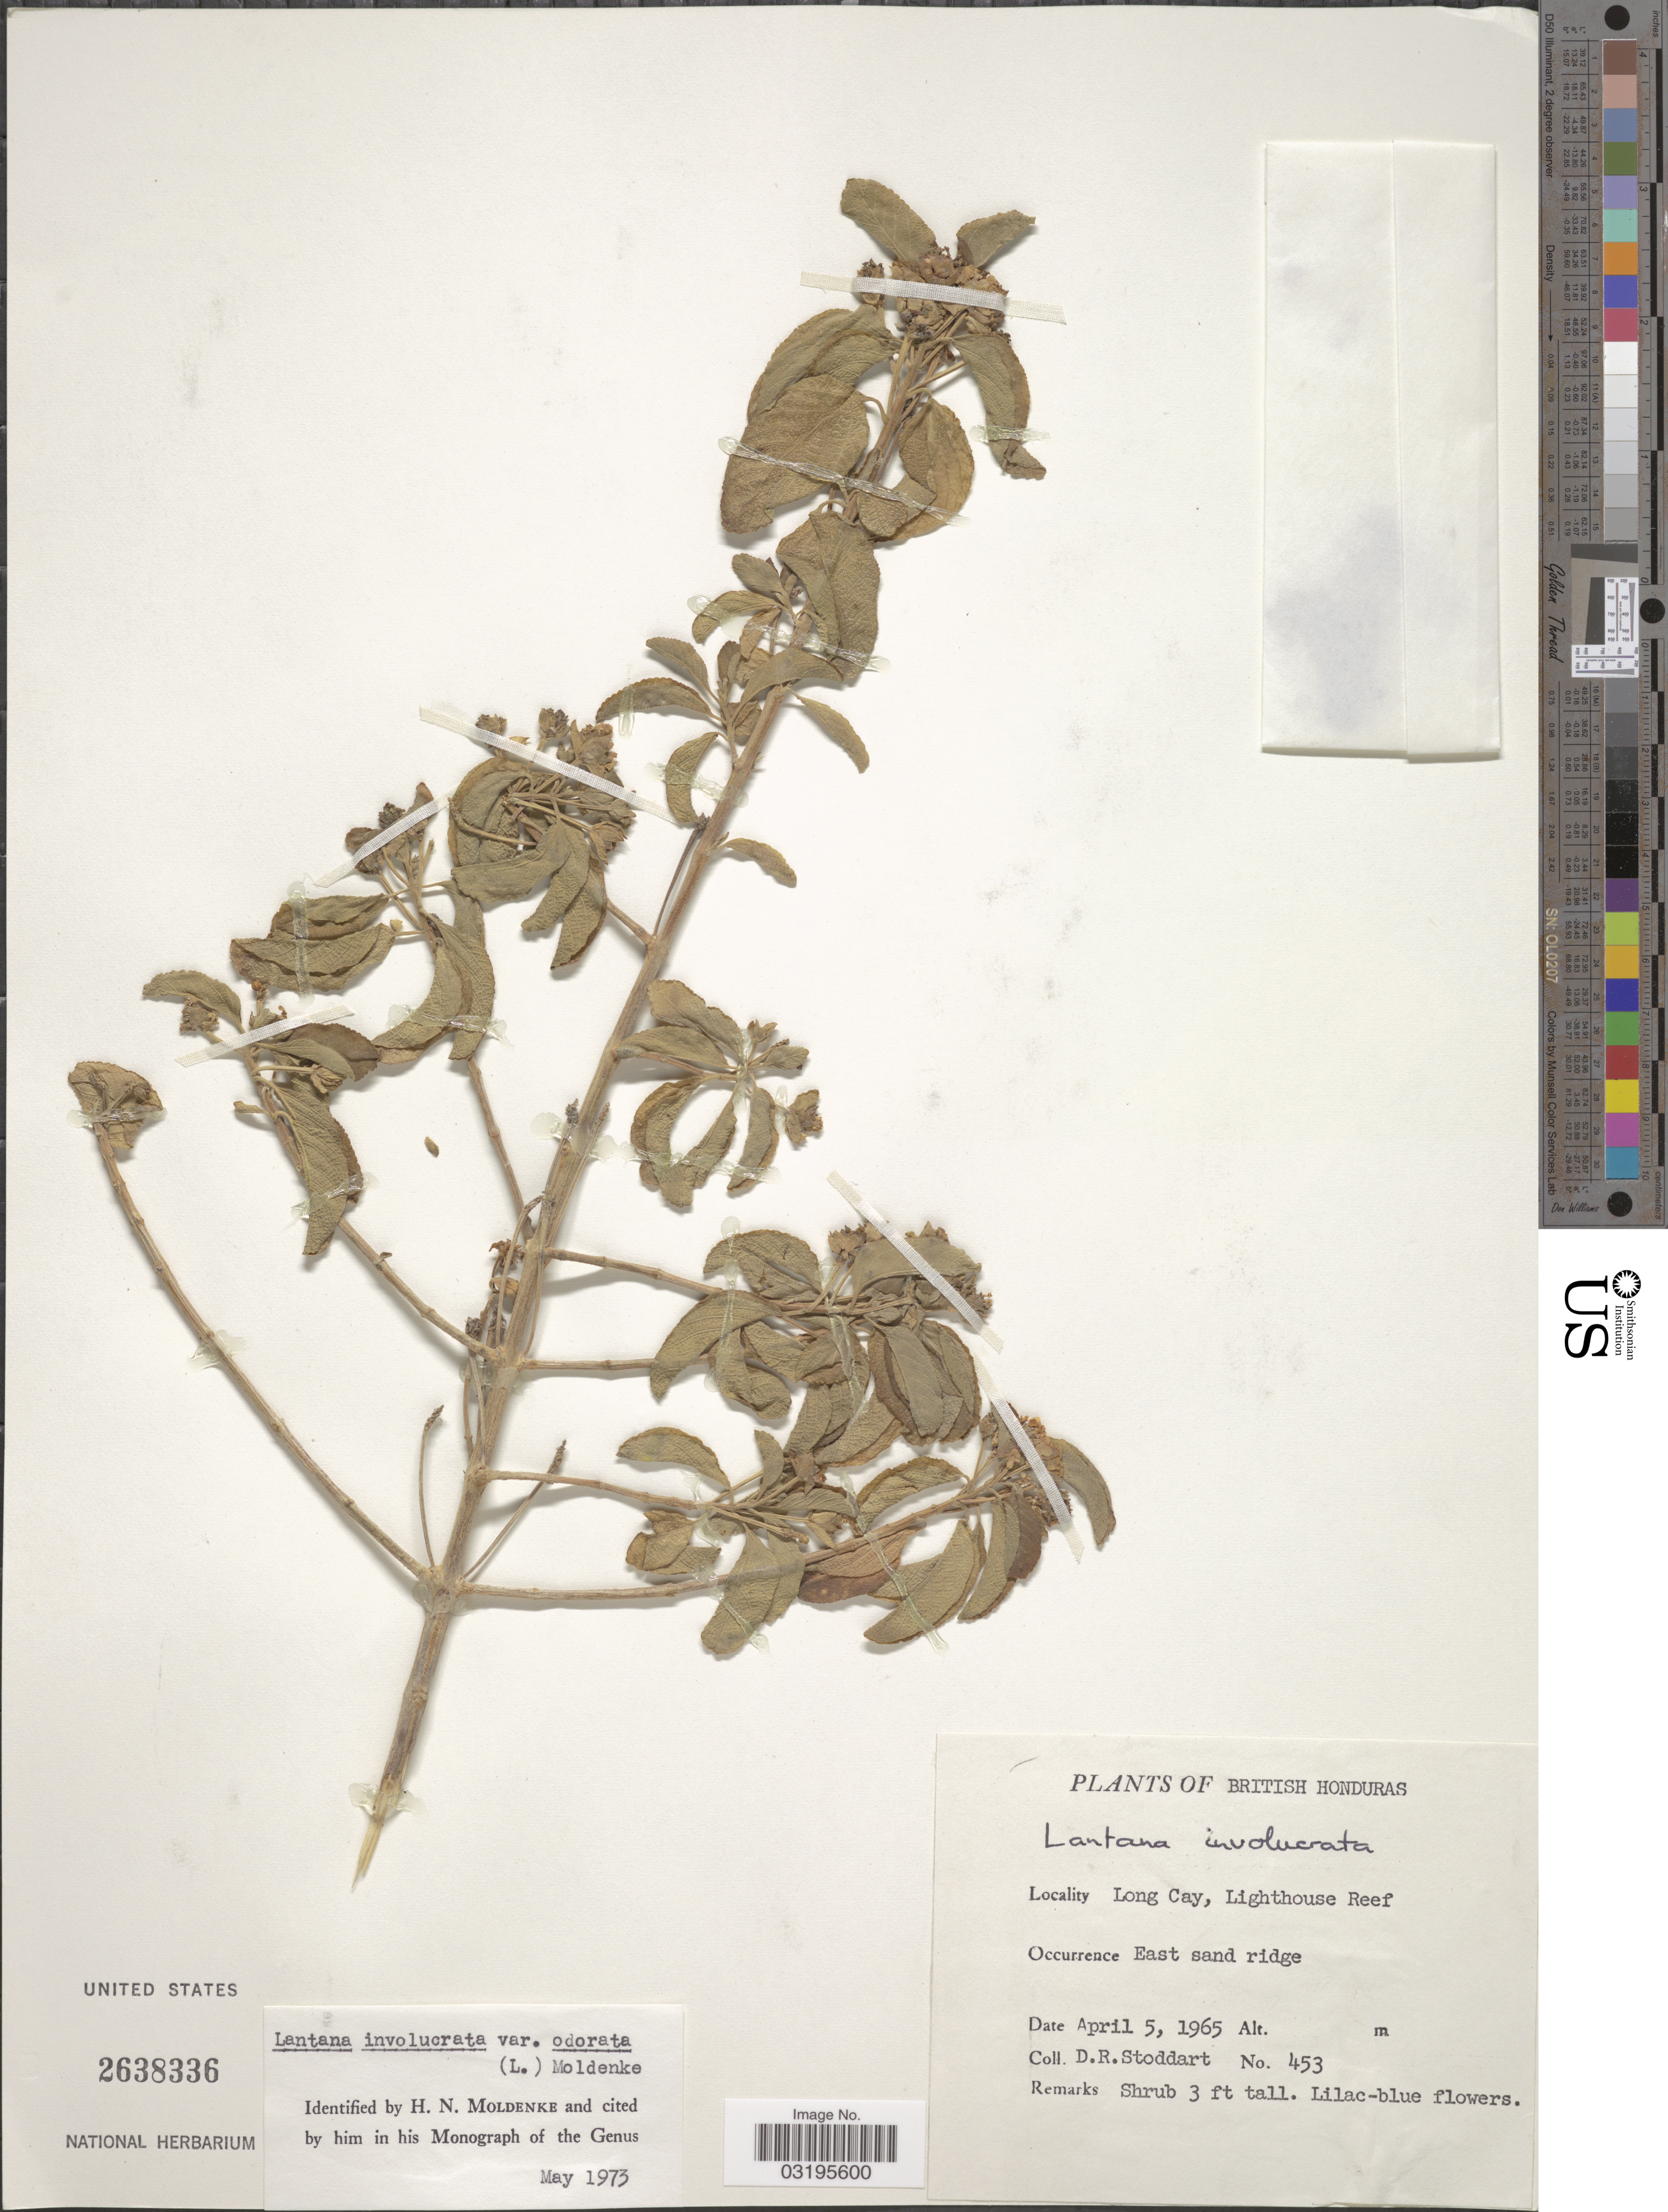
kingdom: Plantae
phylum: Tracheophyta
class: Magnoliopsida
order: Lamiales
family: Verbenaceae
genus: Lantana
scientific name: Lantana involucrata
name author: L.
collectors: D. R. Stoddart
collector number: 453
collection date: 1965-04-05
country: Belize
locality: British Honduras. Long Cay, Lighthouse Reef.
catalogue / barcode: US 2638336